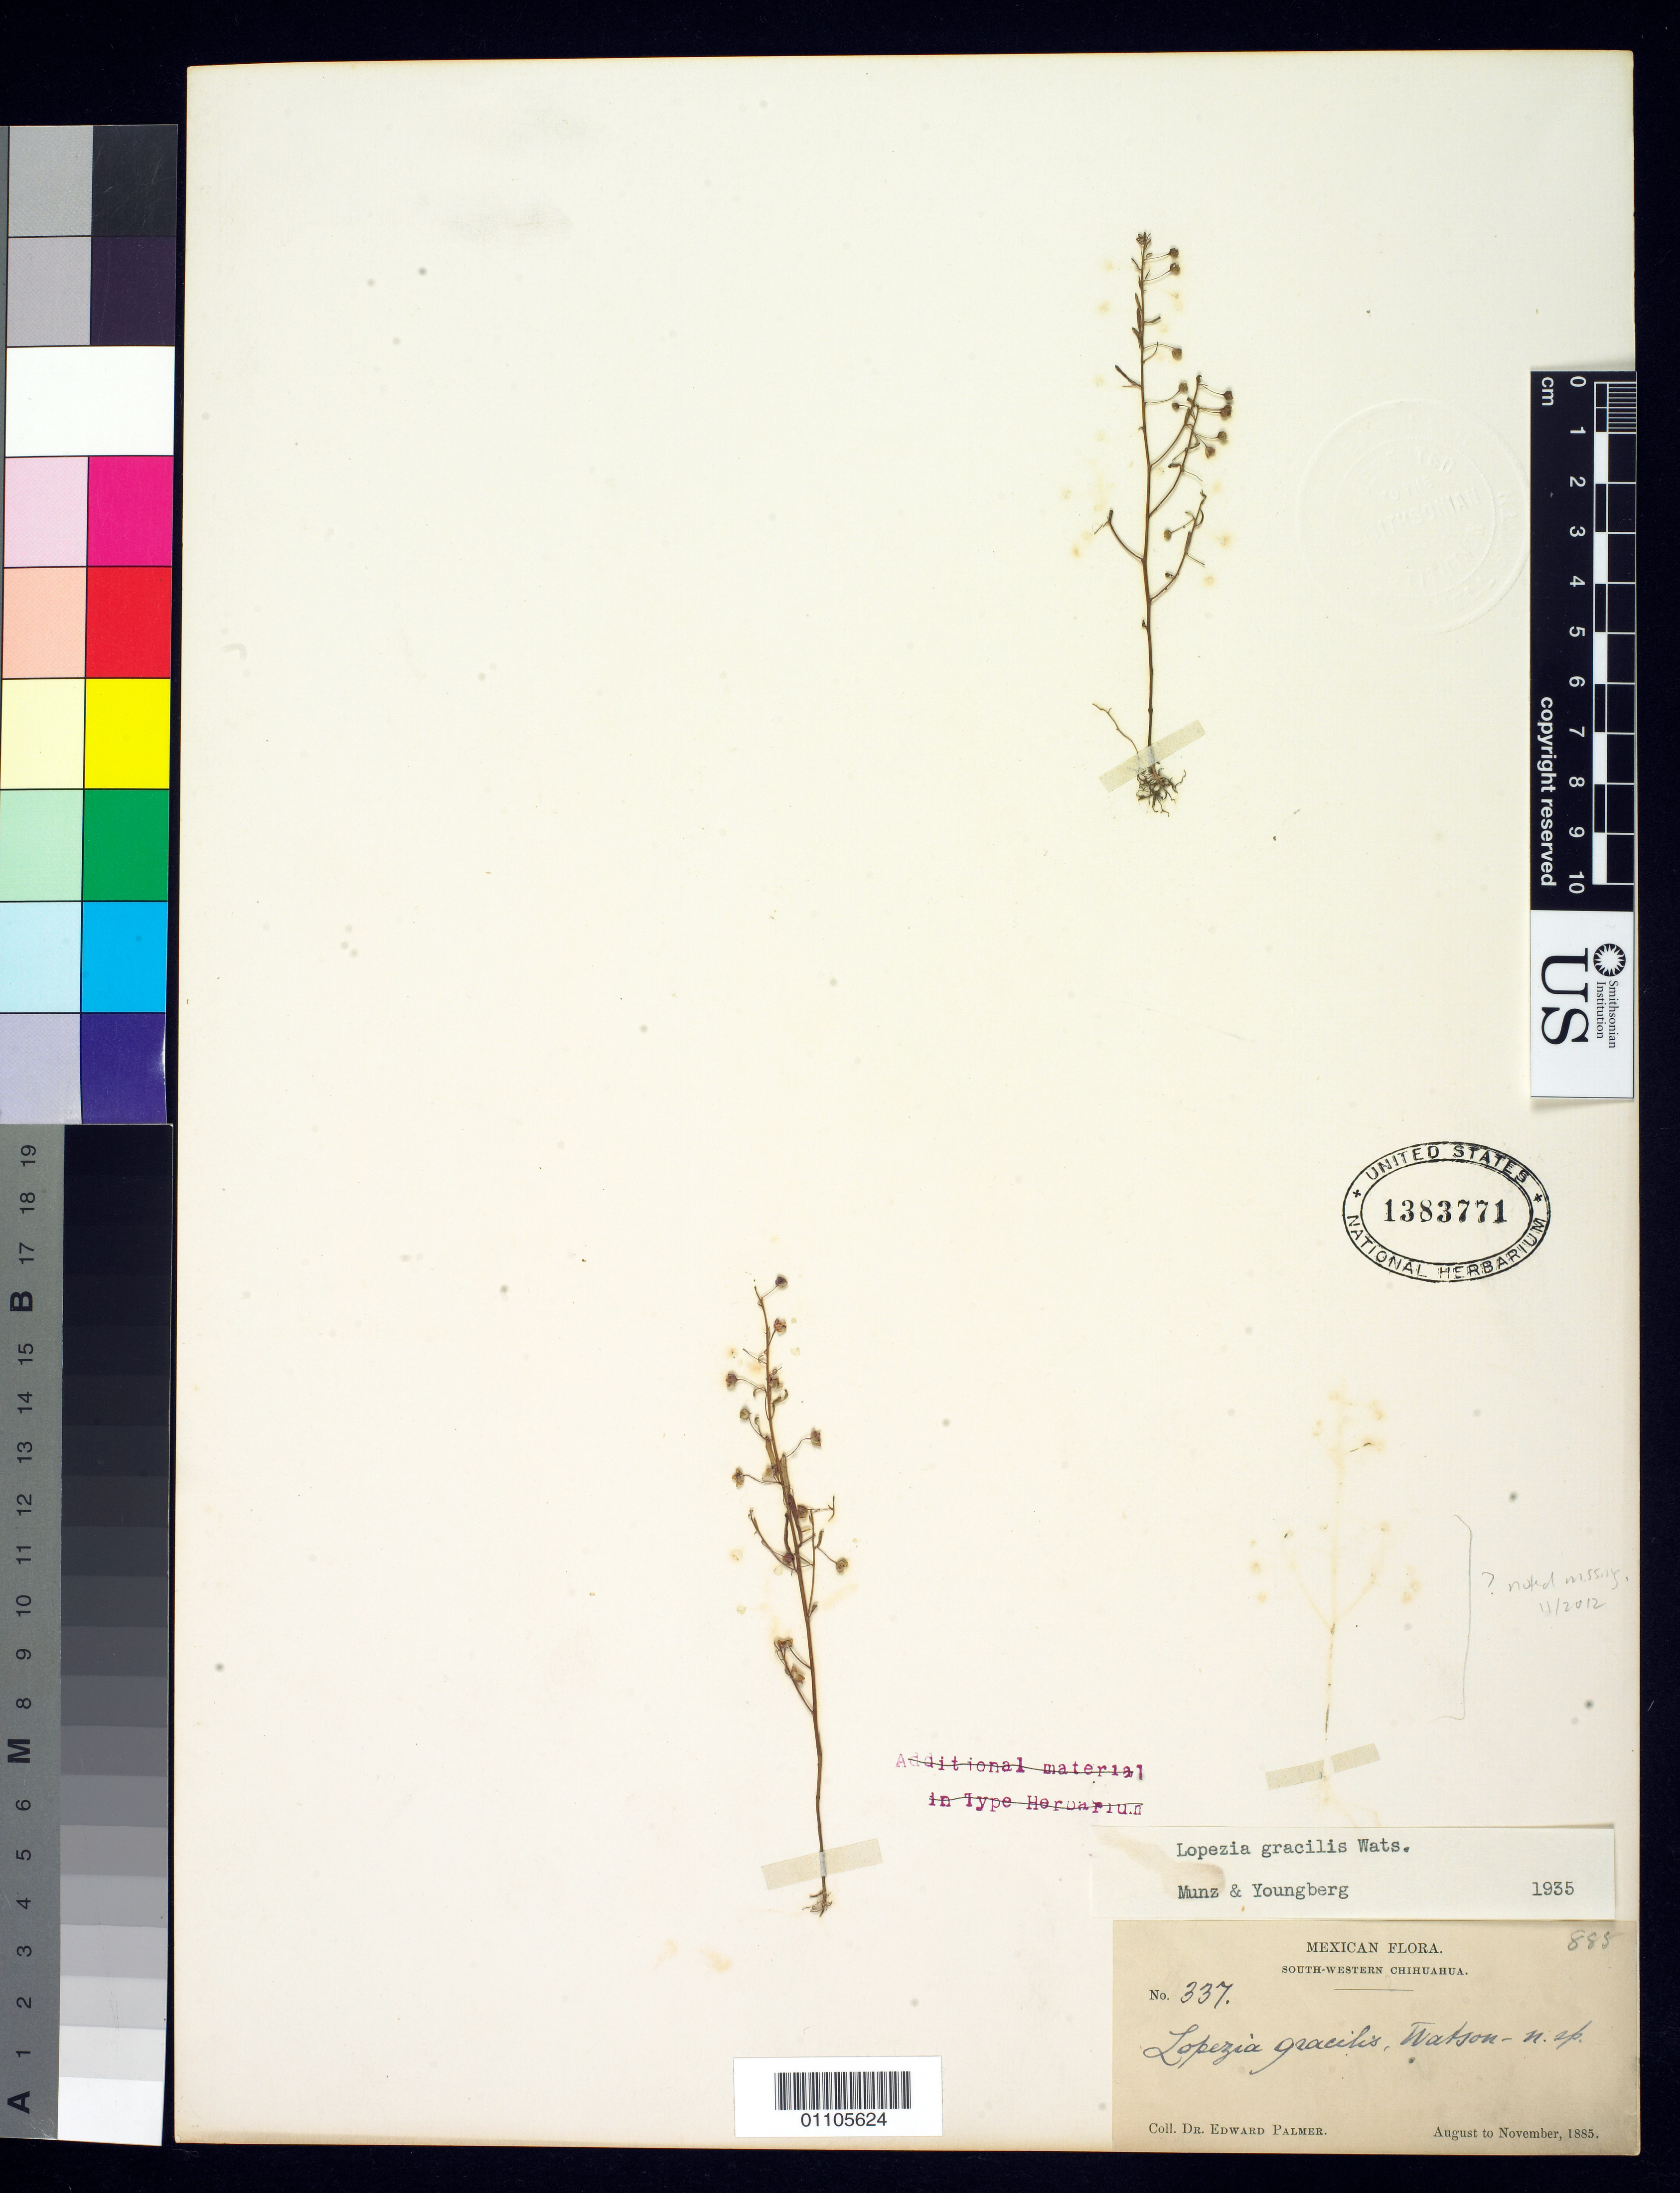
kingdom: Plantae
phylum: Tracheophyta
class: Magnoliopsida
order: Myrtales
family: Onagraceae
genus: Lopezia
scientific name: Lopezia gracilis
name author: S. Watson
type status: Type Collection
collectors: E. Palmer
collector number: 337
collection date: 1885-08/1885-11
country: Mexico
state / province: Chihuahua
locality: South-western Chihuahua.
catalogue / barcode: US 1383771